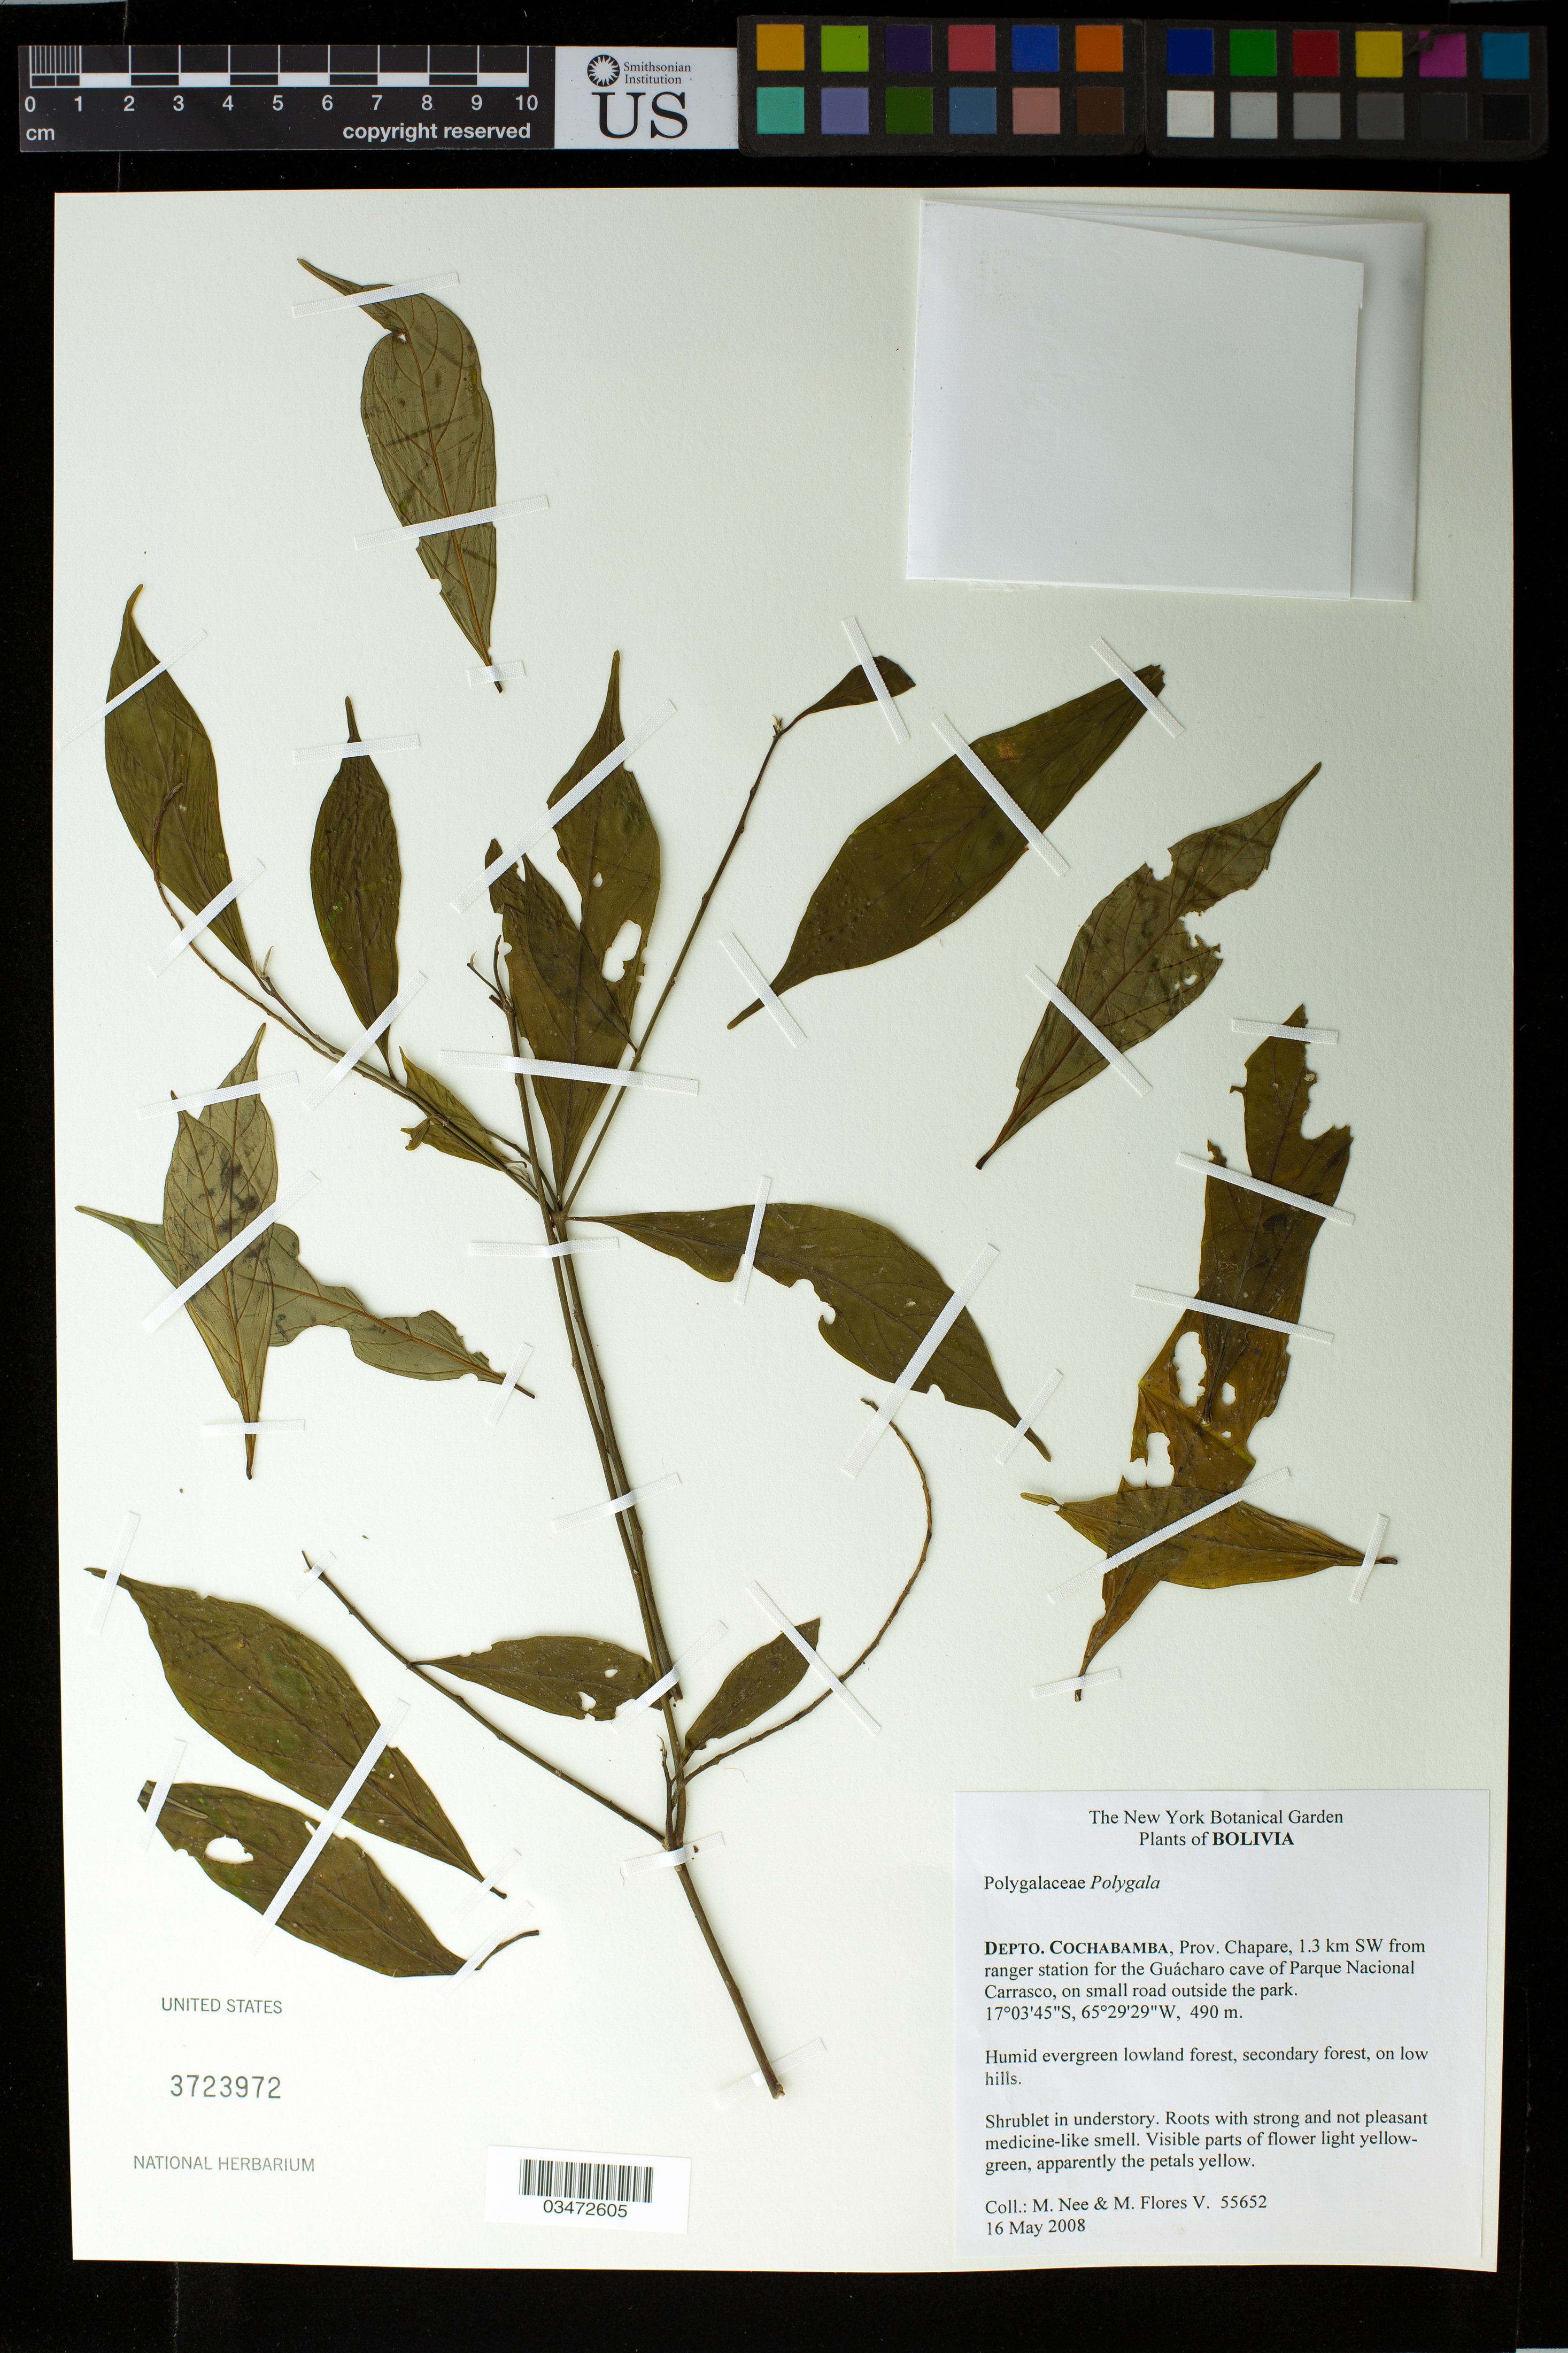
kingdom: Plantae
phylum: Tracheophyta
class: Magnoliopsida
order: Fabales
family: Polygalaceae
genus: Polygala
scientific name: Polygala sp.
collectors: M. Nee & M. Flores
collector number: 55652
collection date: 2008-05-16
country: Bolivia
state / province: Cochabamba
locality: Prov. Chapare, 1.3 km SW from ranger station for the Guacharo cave of Parque Nacional Carrasco, on small road outside the park.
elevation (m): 490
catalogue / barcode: US 3723972